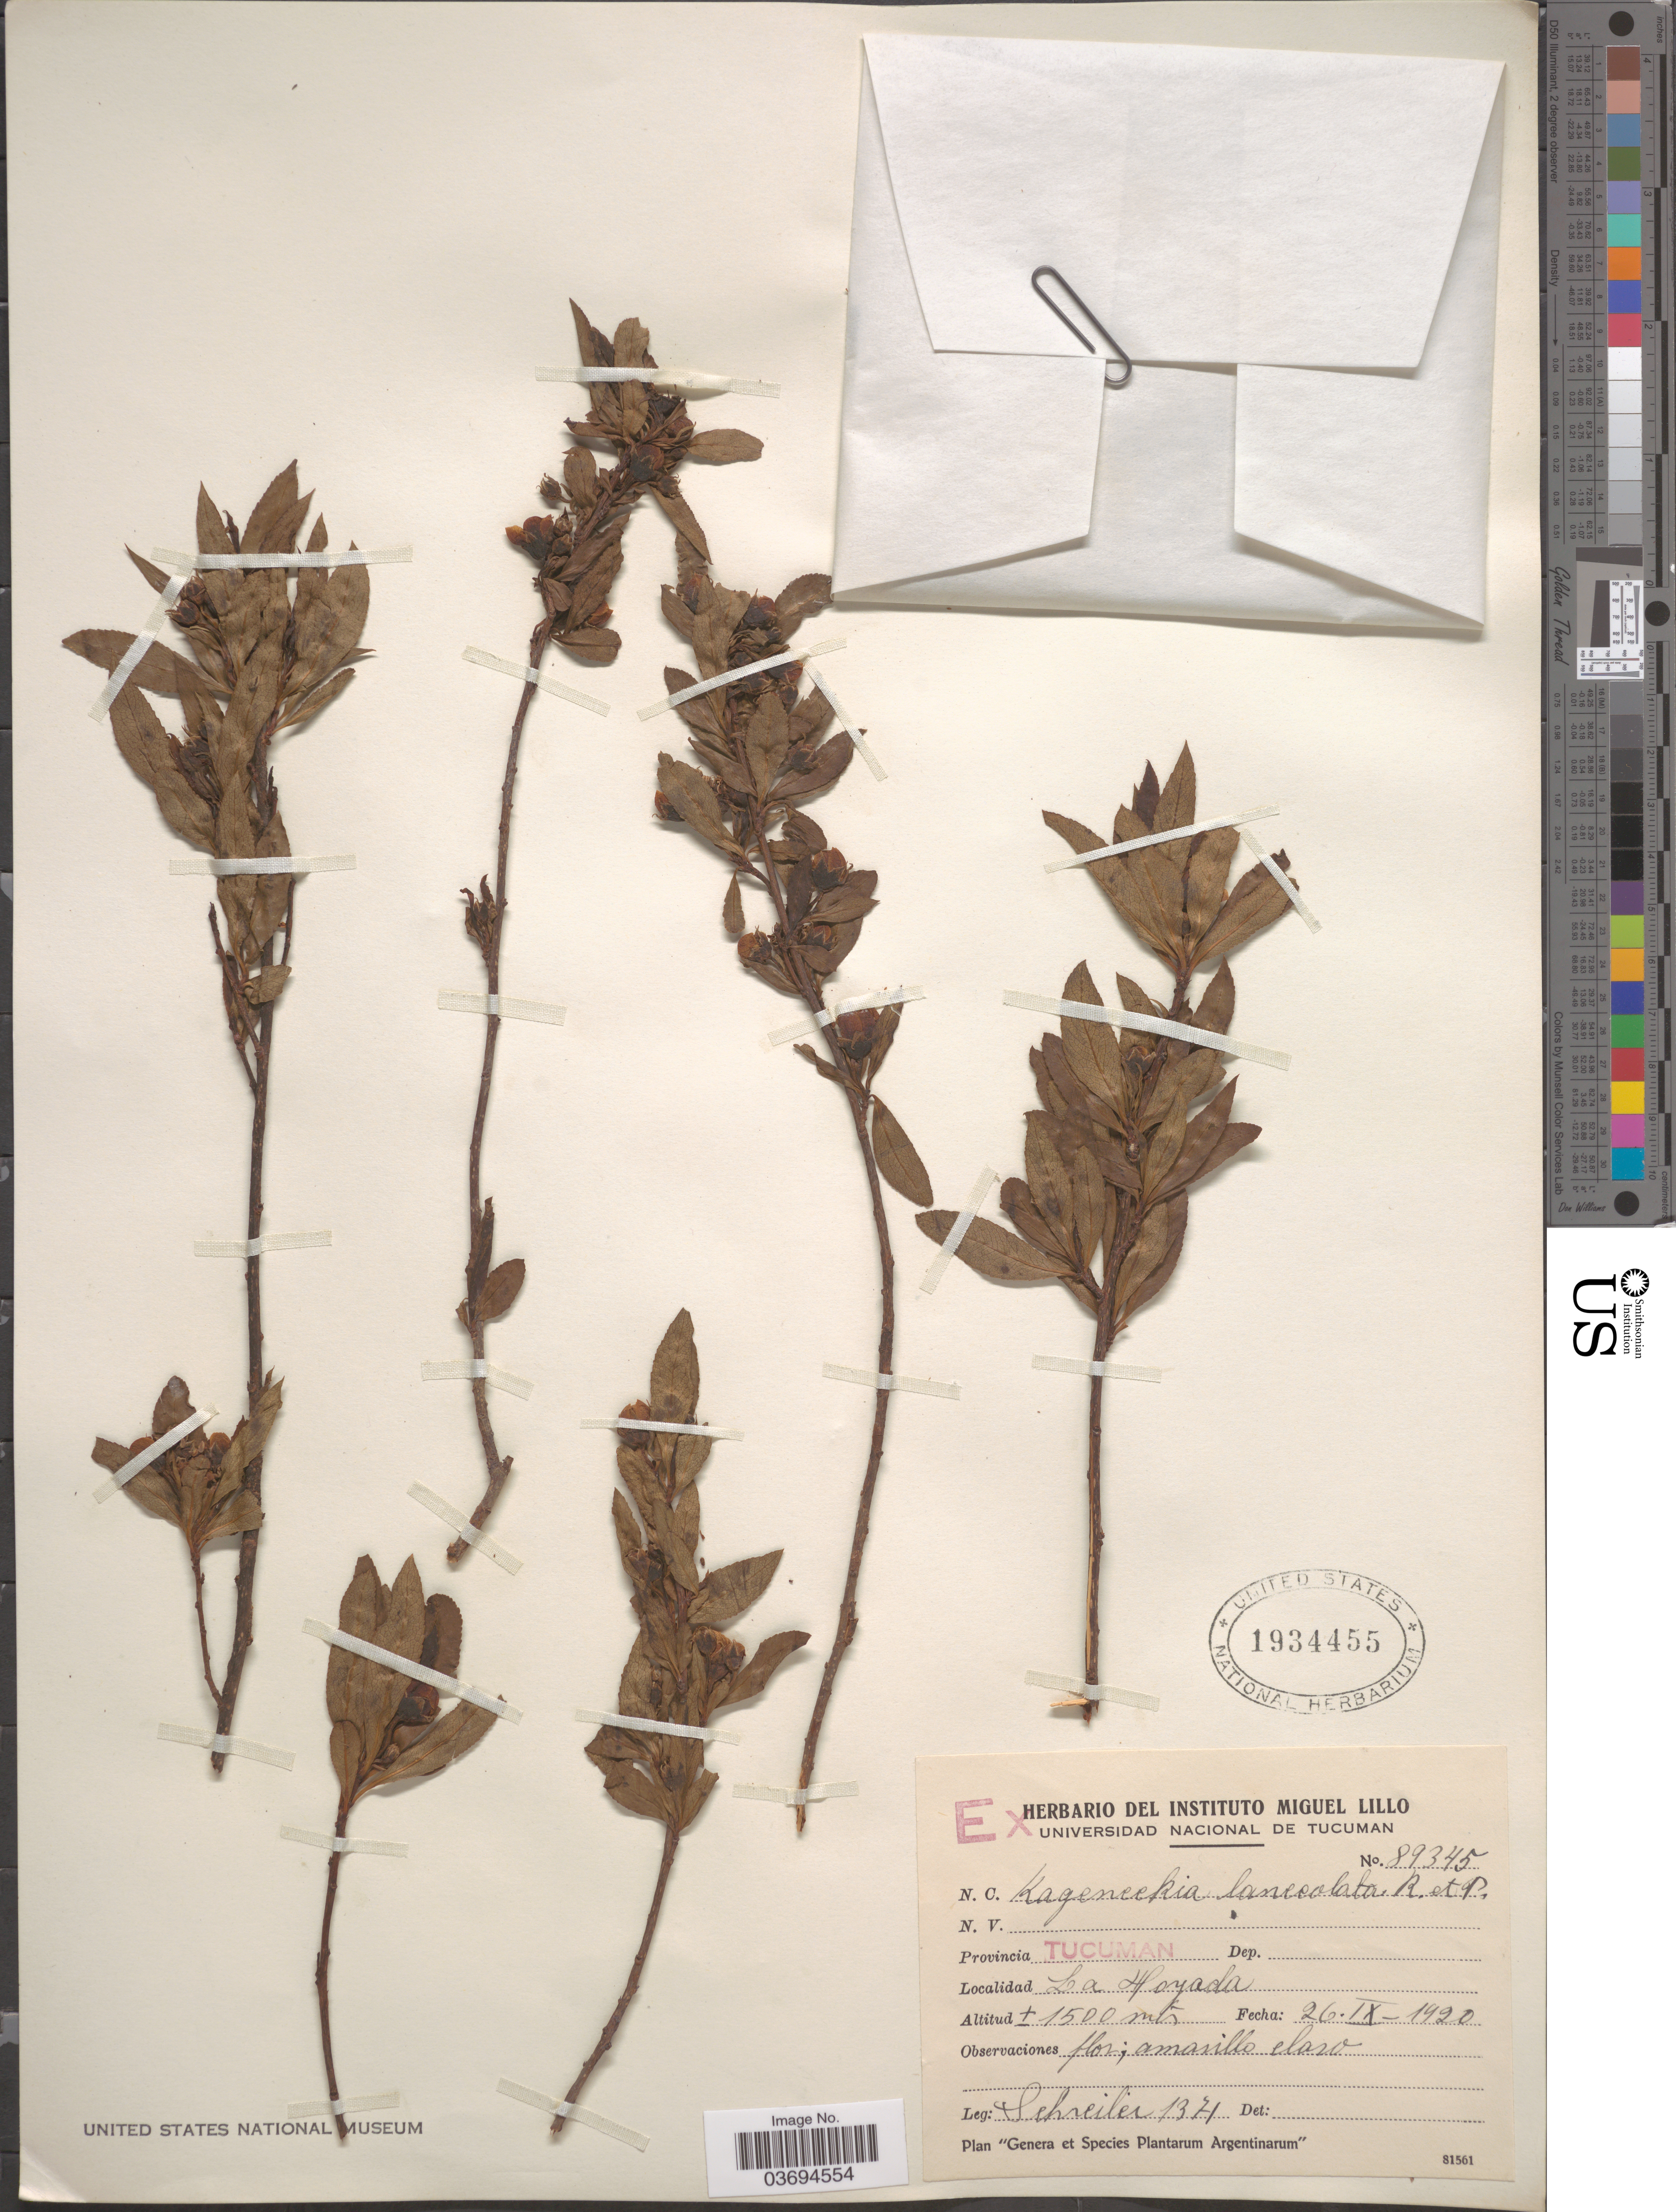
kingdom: Plantae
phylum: Tracheophyta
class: Magnoliopsida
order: Rosales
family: Rosaceae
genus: Kageneckia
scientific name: Kageneckia lanceolata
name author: Ruiz & Pav.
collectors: -. Schreiter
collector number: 1371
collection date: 1920-09-26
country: Argentina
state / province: Tucuman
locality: La Hoyada.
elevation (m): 1500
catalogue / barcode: US 1934455